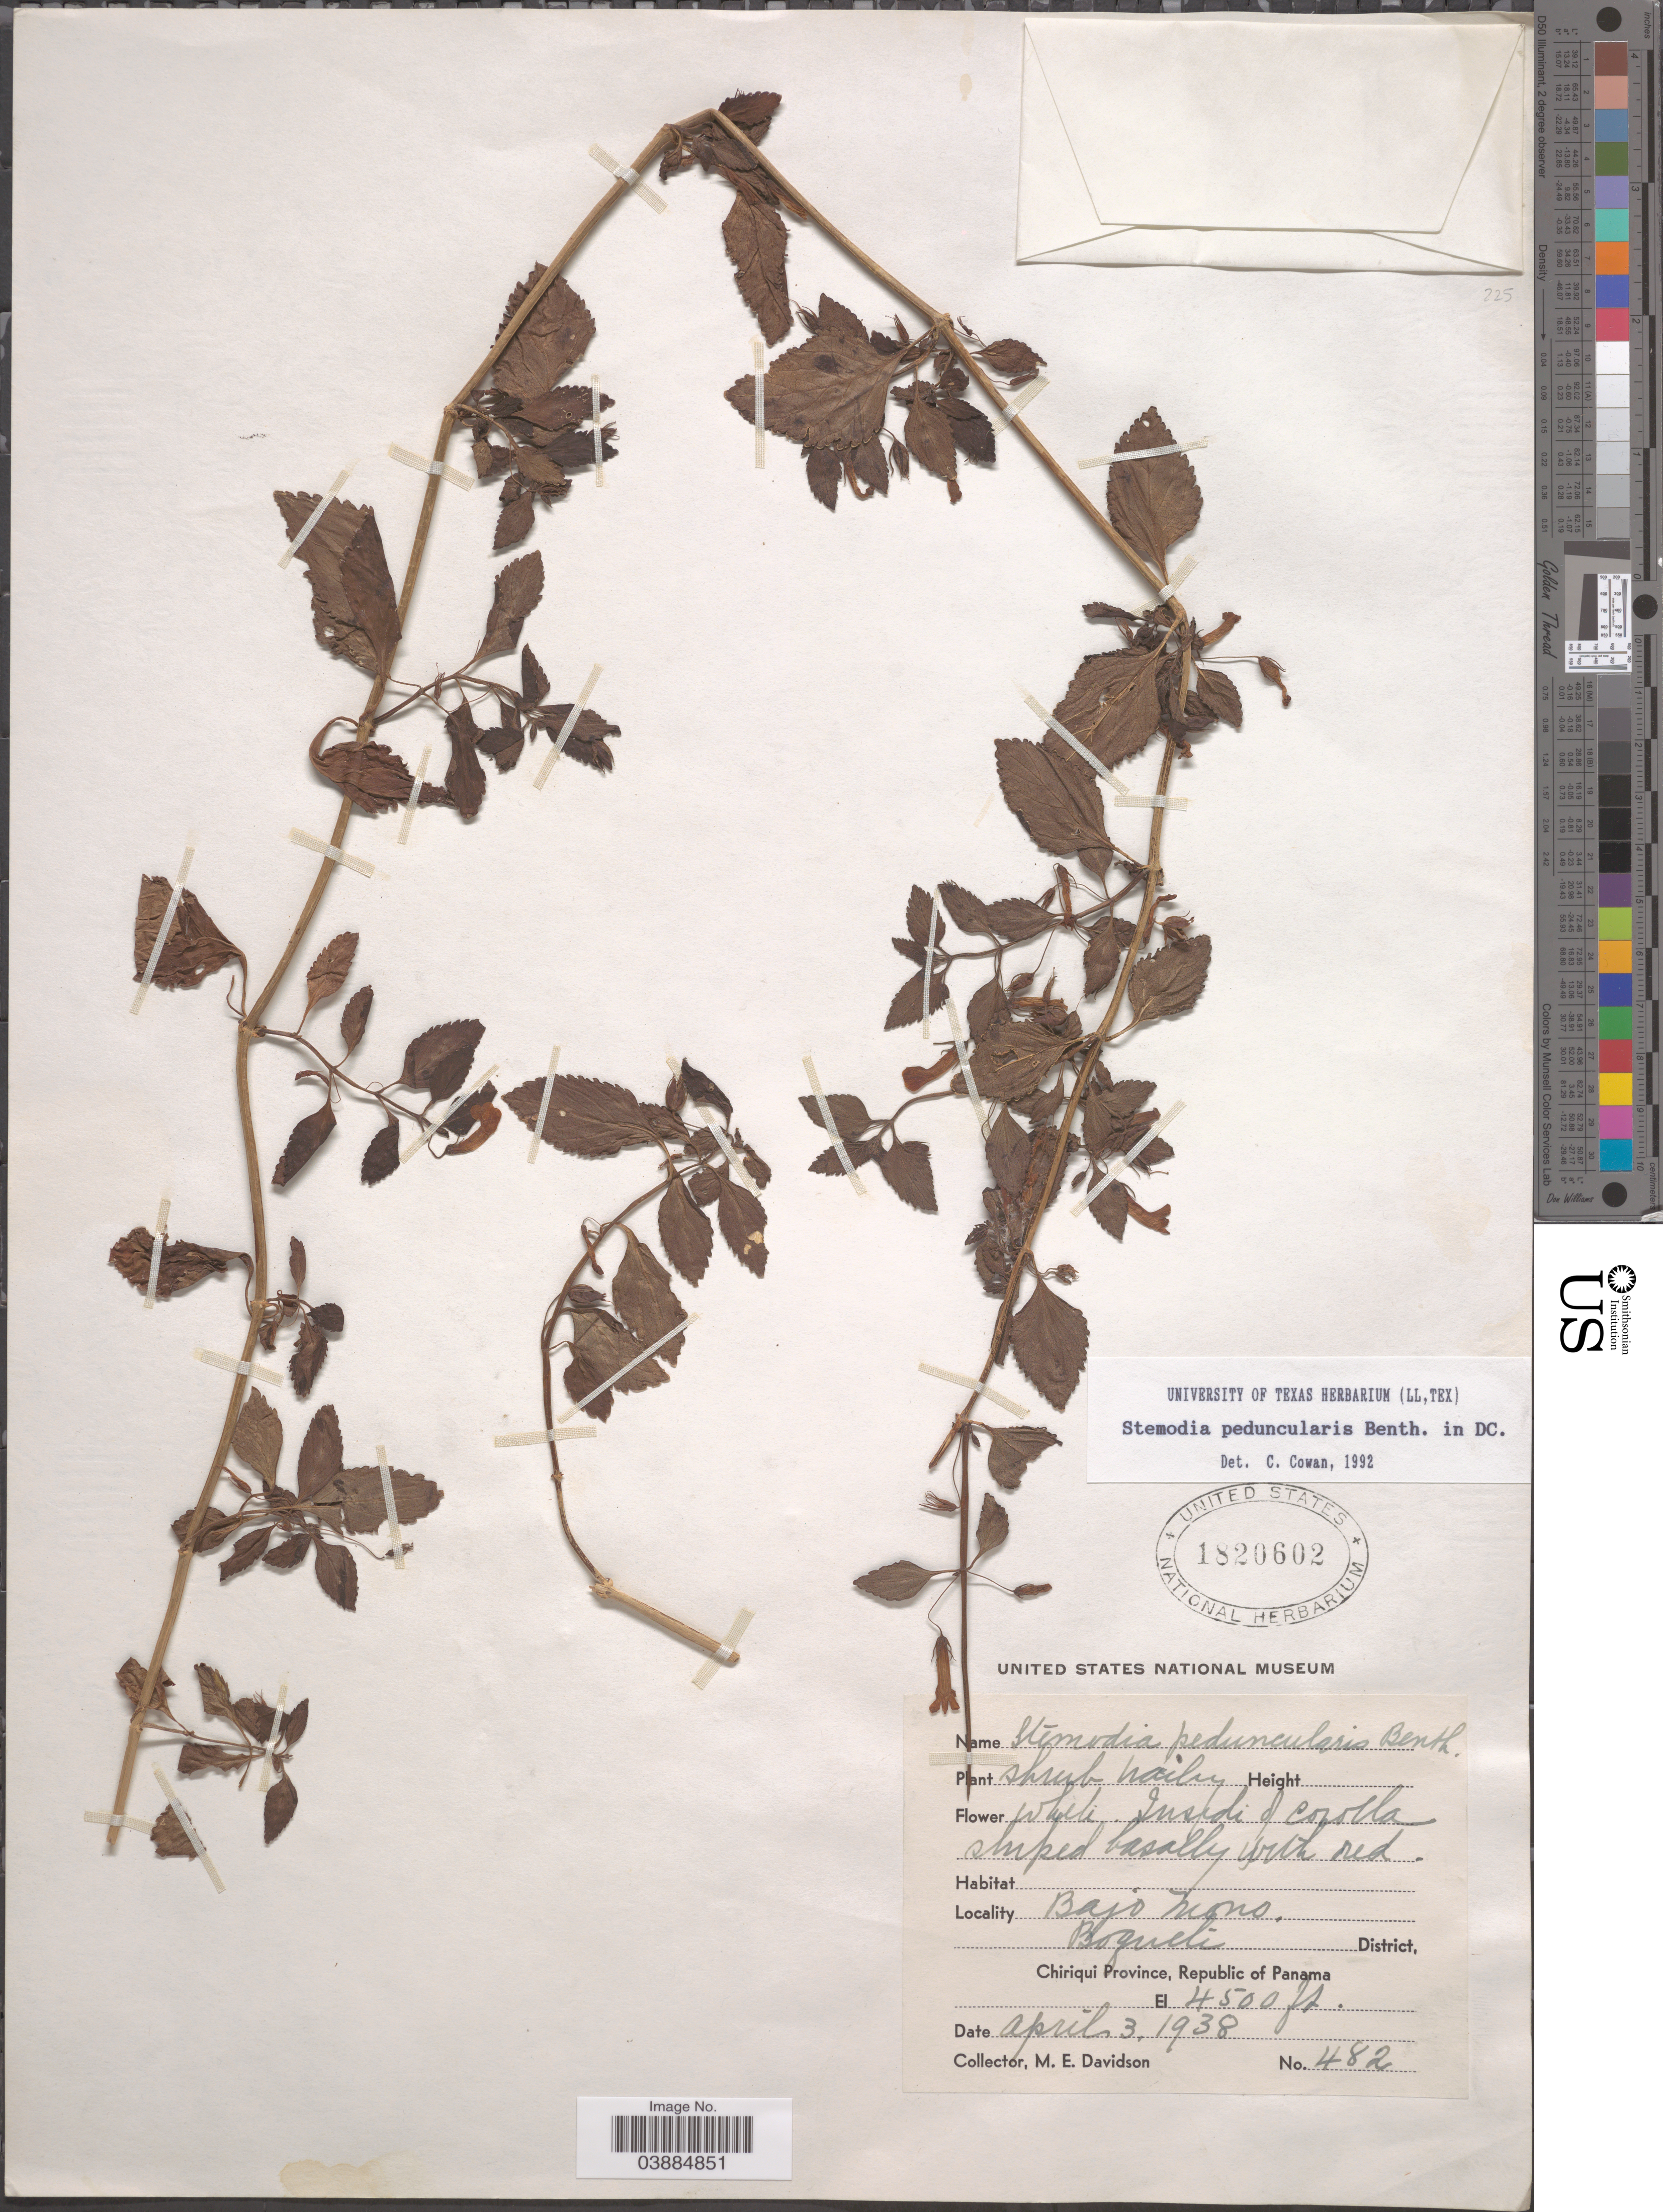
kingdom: Plantae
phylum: Tracheophyta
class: Magnoliopsida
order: Lamiales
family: Plantaginaceae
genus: Stemodia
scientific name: Stemodia peduncularis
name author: Benth.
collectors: M. E. Davidson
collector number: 482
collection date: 1938-04-03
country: Panama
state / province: Chiriqui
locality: Bajo Mono. Boquete District.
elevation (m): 1372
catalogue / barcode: US 1820602